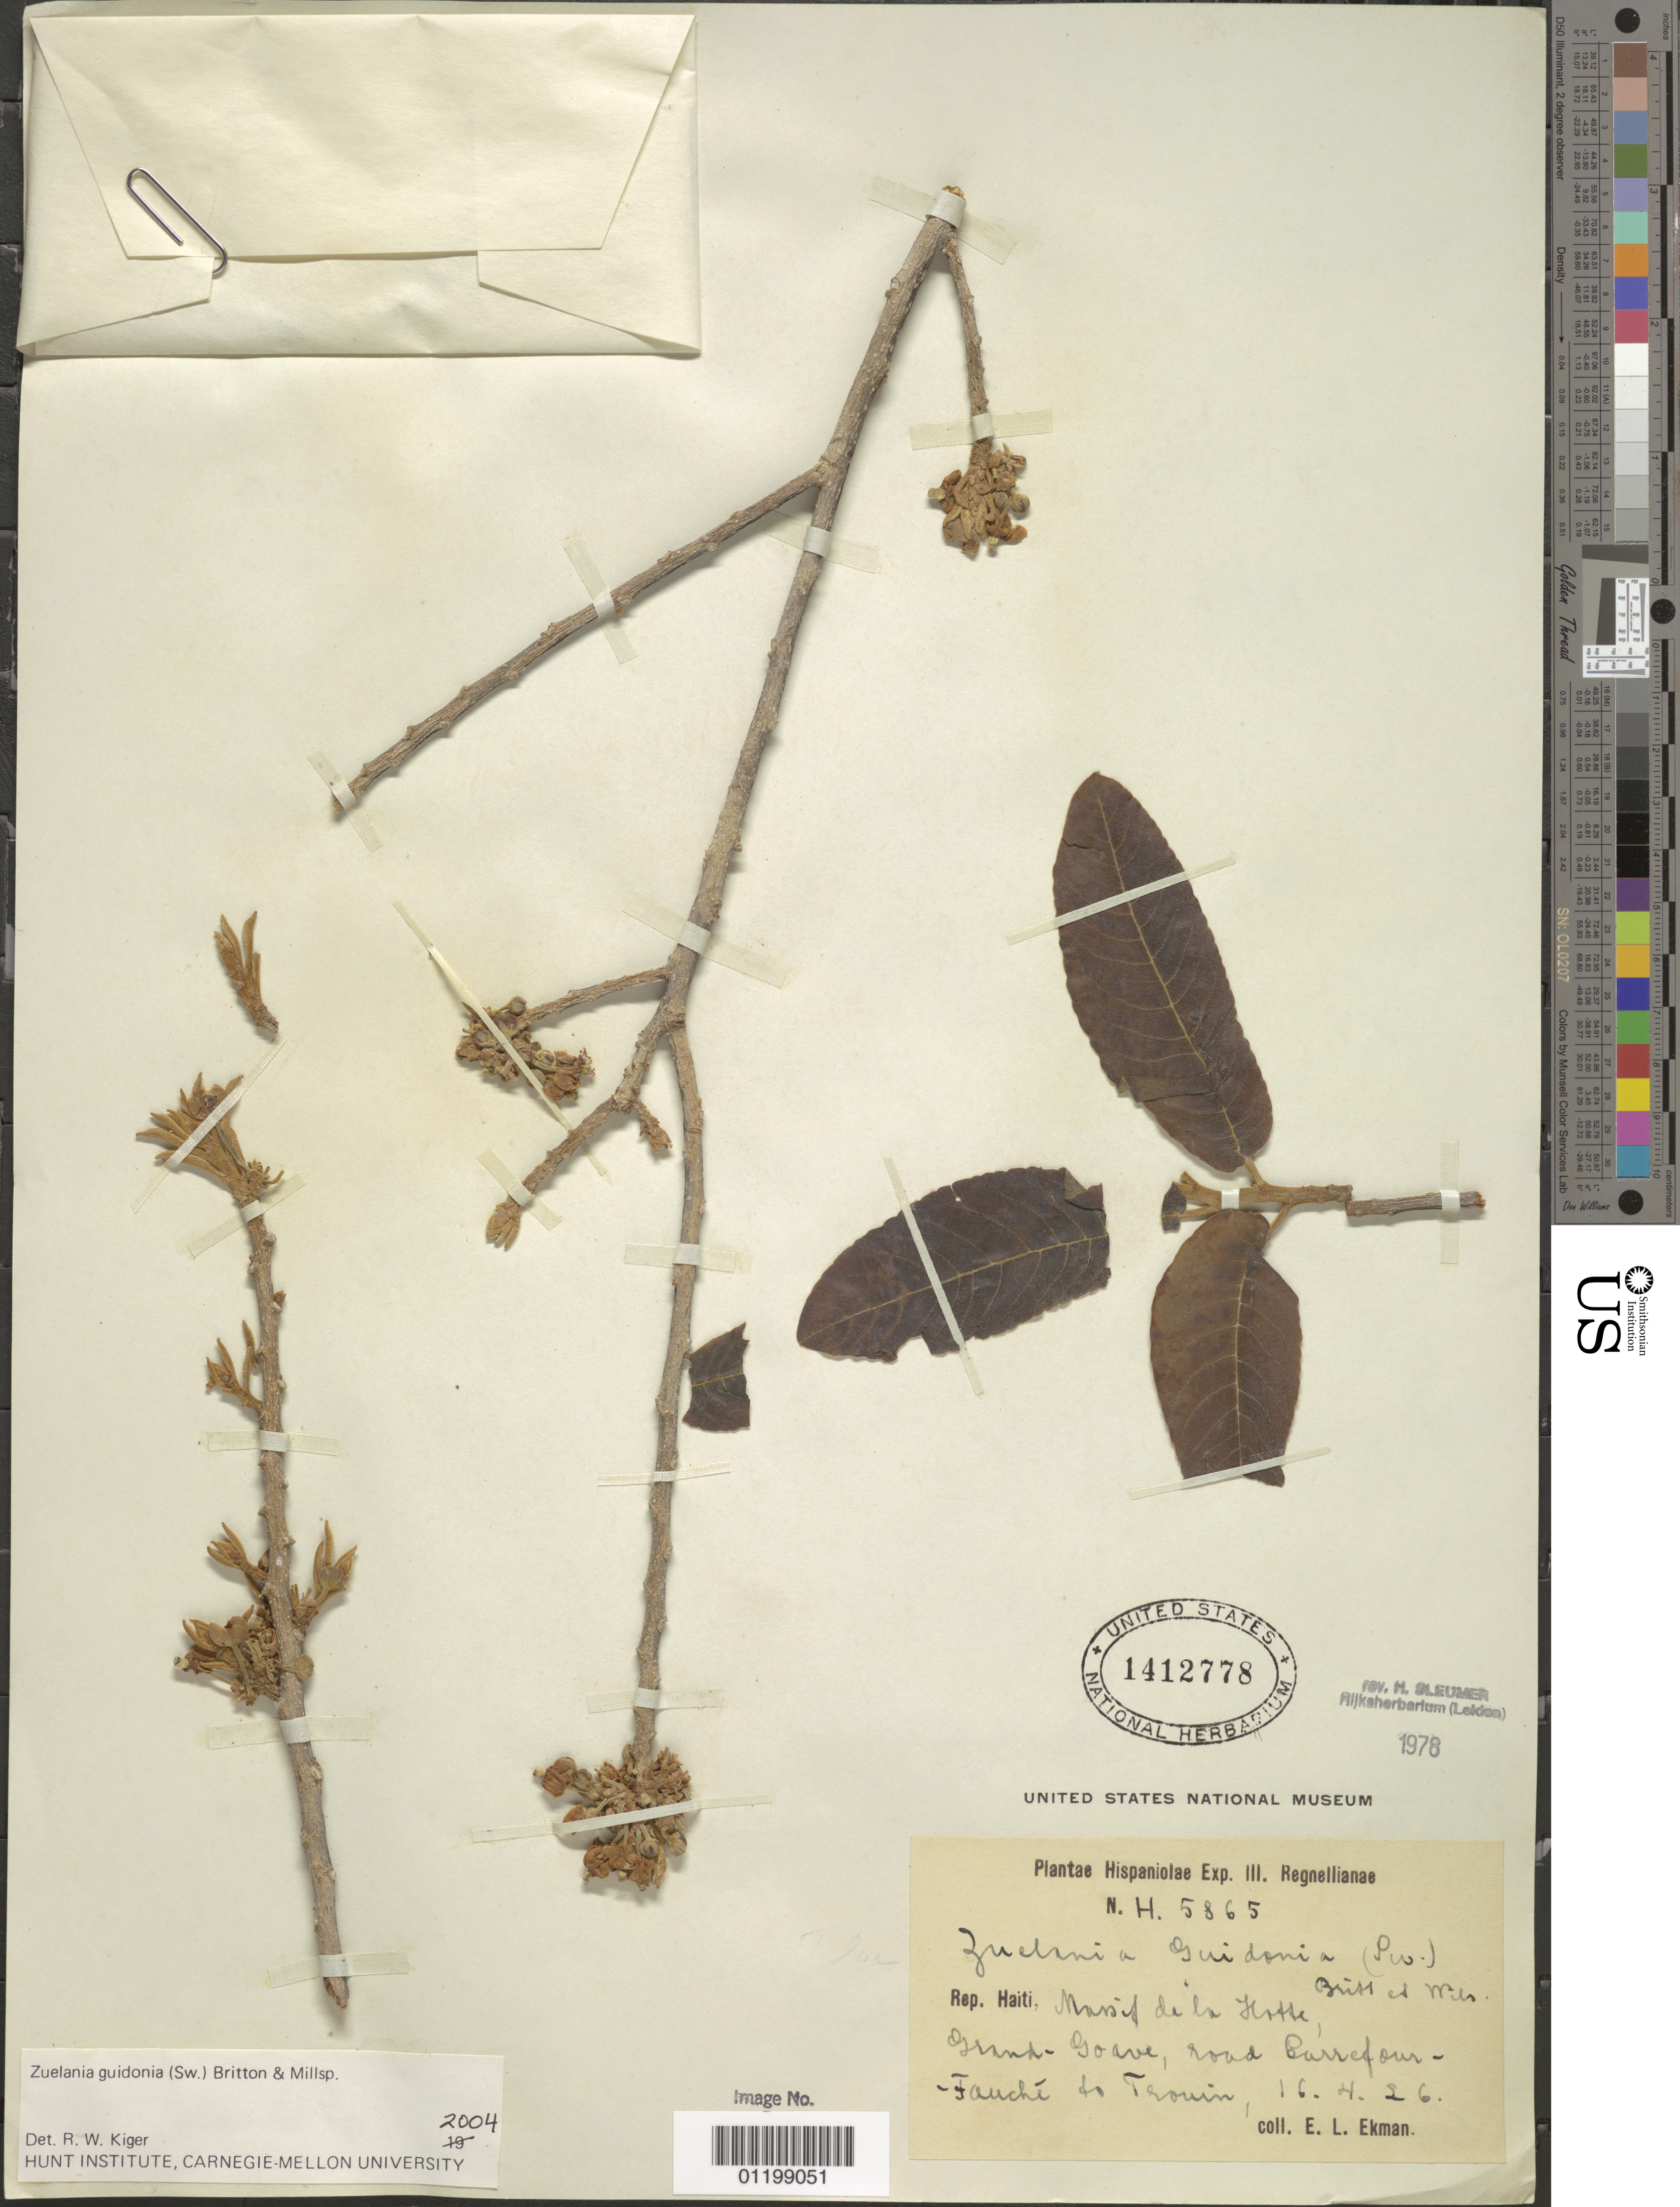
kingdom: Plantae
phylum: Tracheophyta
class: Magnoliopsida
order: Malpighiales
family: Salicaceae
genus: Casearia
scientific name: Casearia laetioides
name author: (A. Rich.) Warb.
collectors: E. L. Ekman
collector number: H. 5865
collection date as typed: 16 Apr 1926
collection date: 1926-04-16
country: Haiti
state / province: Ouest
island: Hispaniola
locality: Grand-Goave, Massif de la Hotte, road Carrefour-Fauché to Trouin.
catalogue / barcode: US 1412778